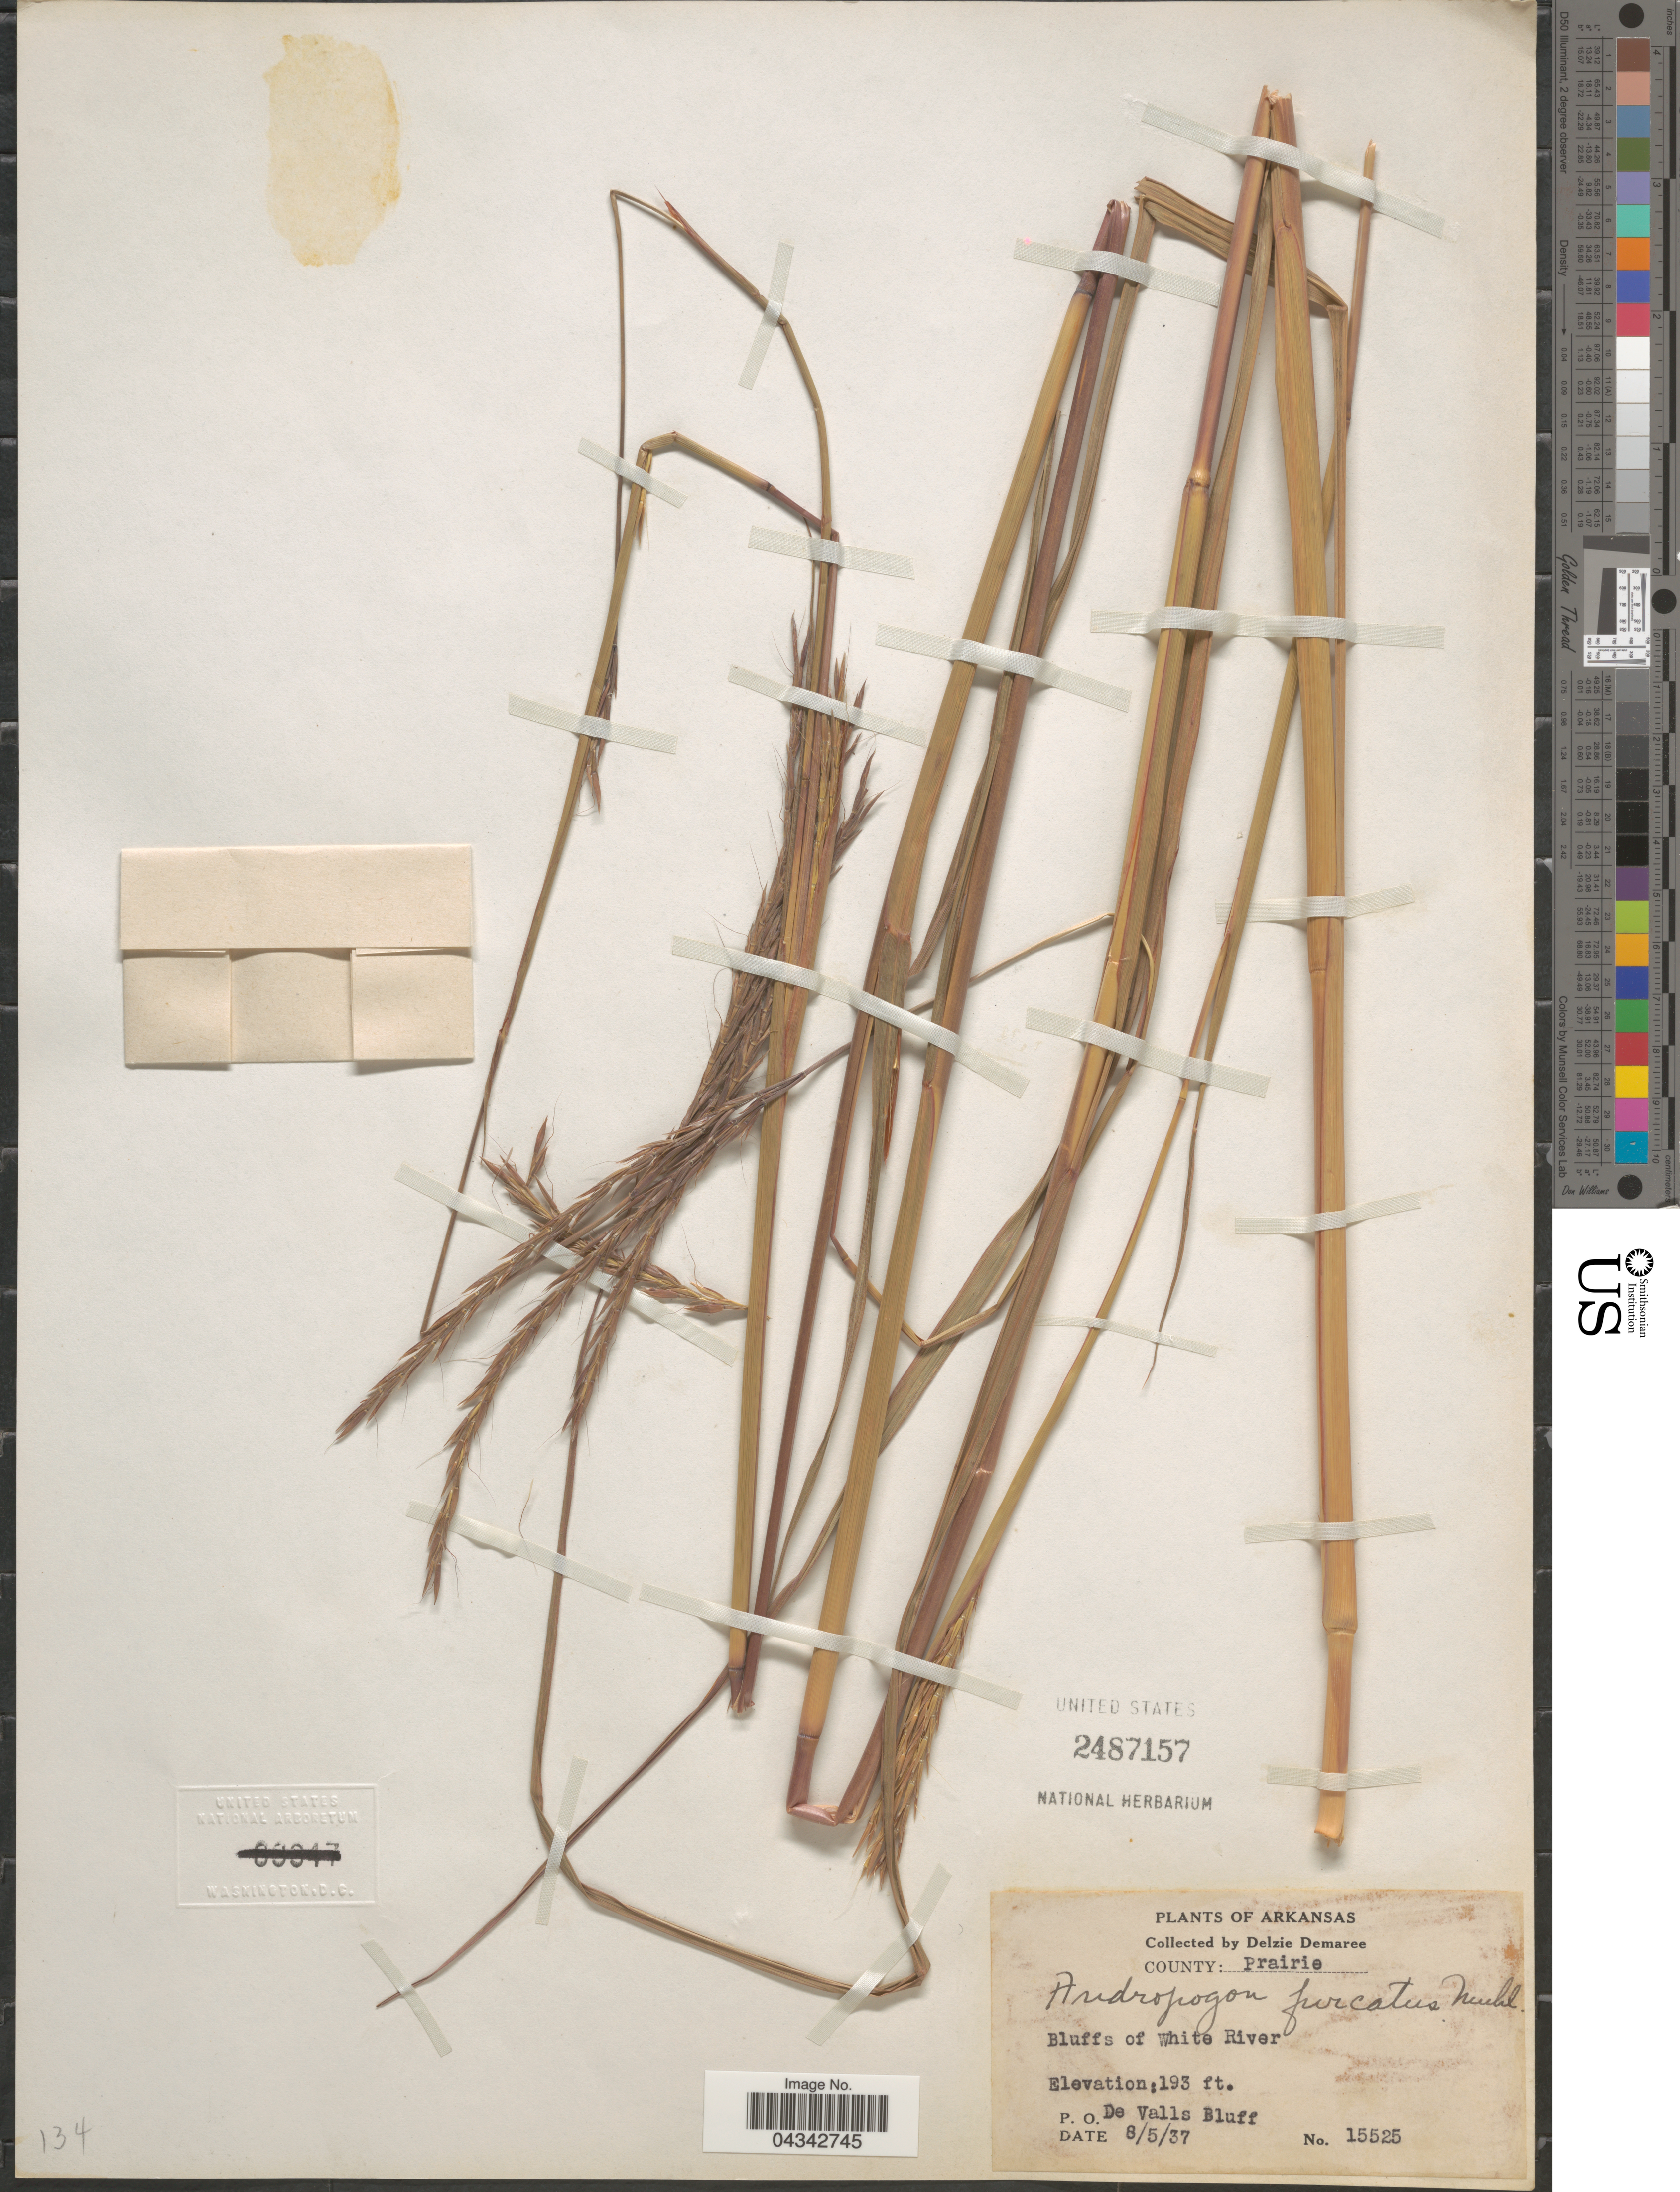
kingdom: Plantae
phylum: Tracheophyta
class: Liliopsida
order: Poales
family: Poaceae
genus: Andropogon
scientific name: Andropogon gerardii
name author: Vitman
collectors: D. Demaree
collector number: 15525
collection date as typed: Transcribed d/m/y: 5/8/37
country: United States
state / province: Arkansas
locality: County: Prairie. Bluffs of White River. P. O. De Valls Bluff.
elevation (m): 59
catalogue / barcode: US 2487157